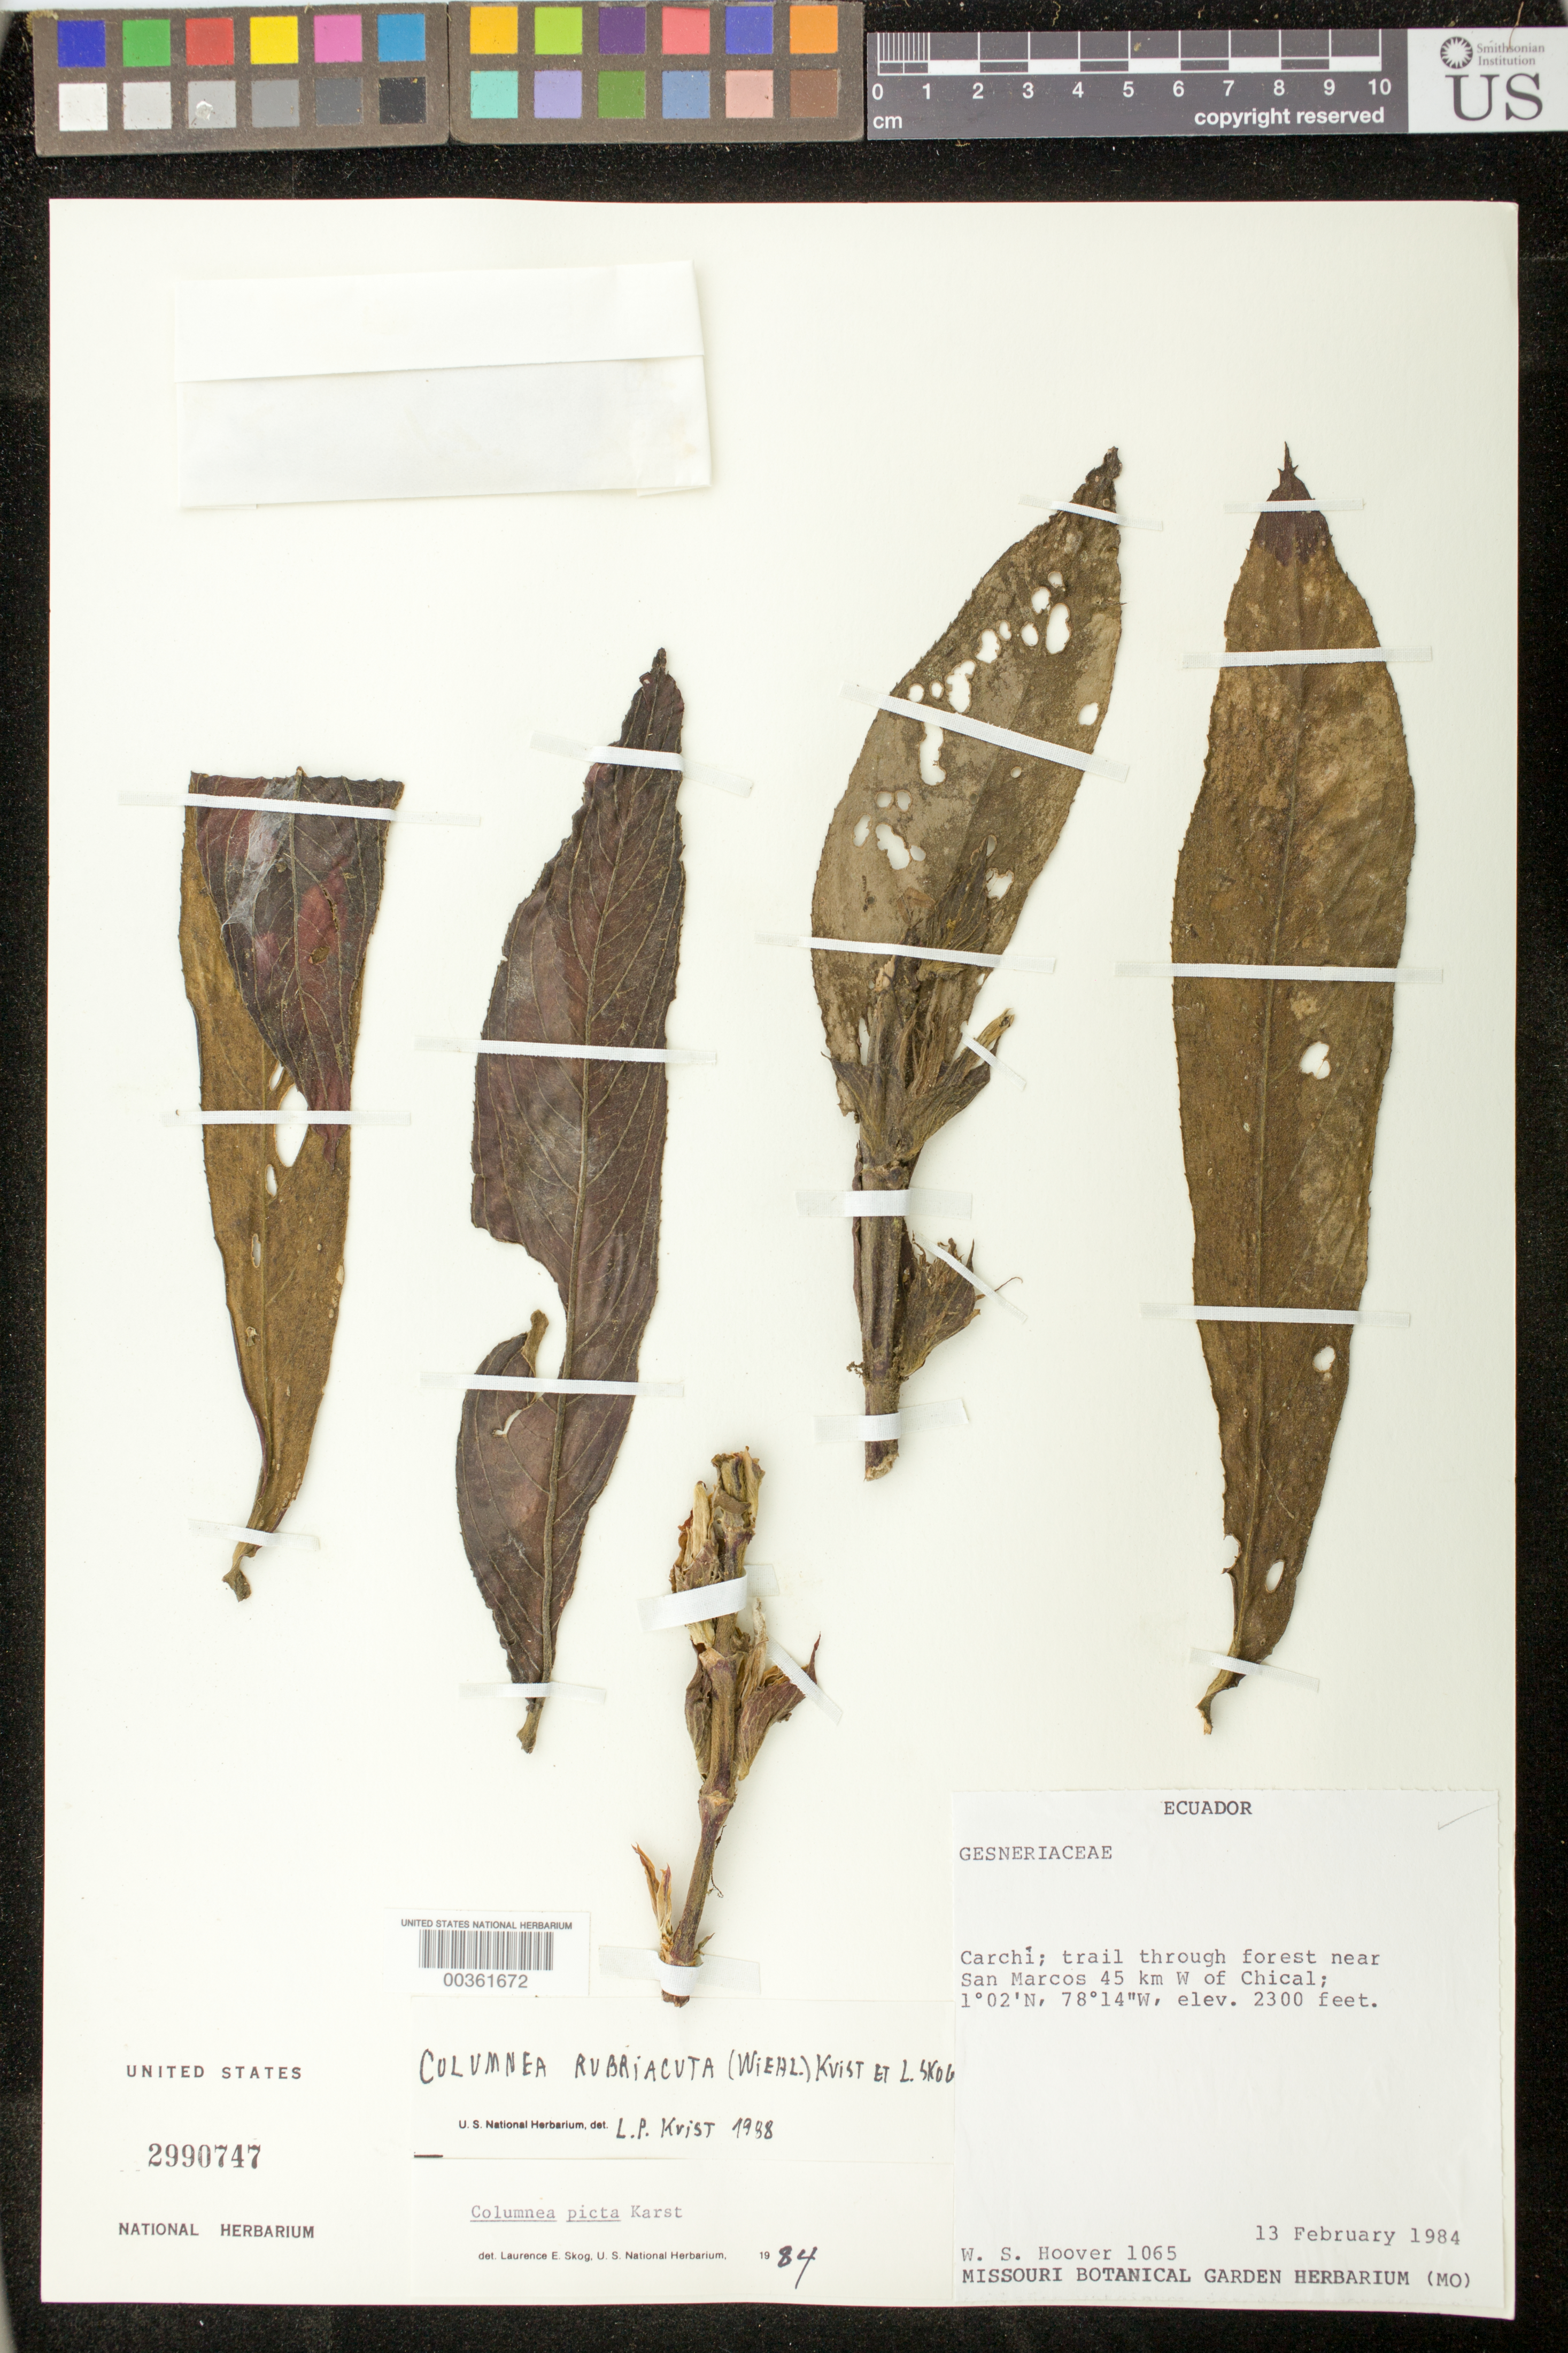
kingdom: Plantae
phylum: Tracheophyta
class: Magnoliopsida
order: Lamiales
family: Gesneriaceae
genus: Columnea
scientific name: Columnea rubriacuta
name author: (Wiehler) L.P. Kvist & L.E. Skog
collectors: W. S. Hoover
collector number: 1065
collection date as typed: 13 Feb 1984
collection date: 1984-02-13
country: Ecuador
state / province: Carchi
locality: Near San Marcos 45 km W of Chical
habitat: Trail through forest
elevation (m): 701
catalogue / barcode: US 2990747